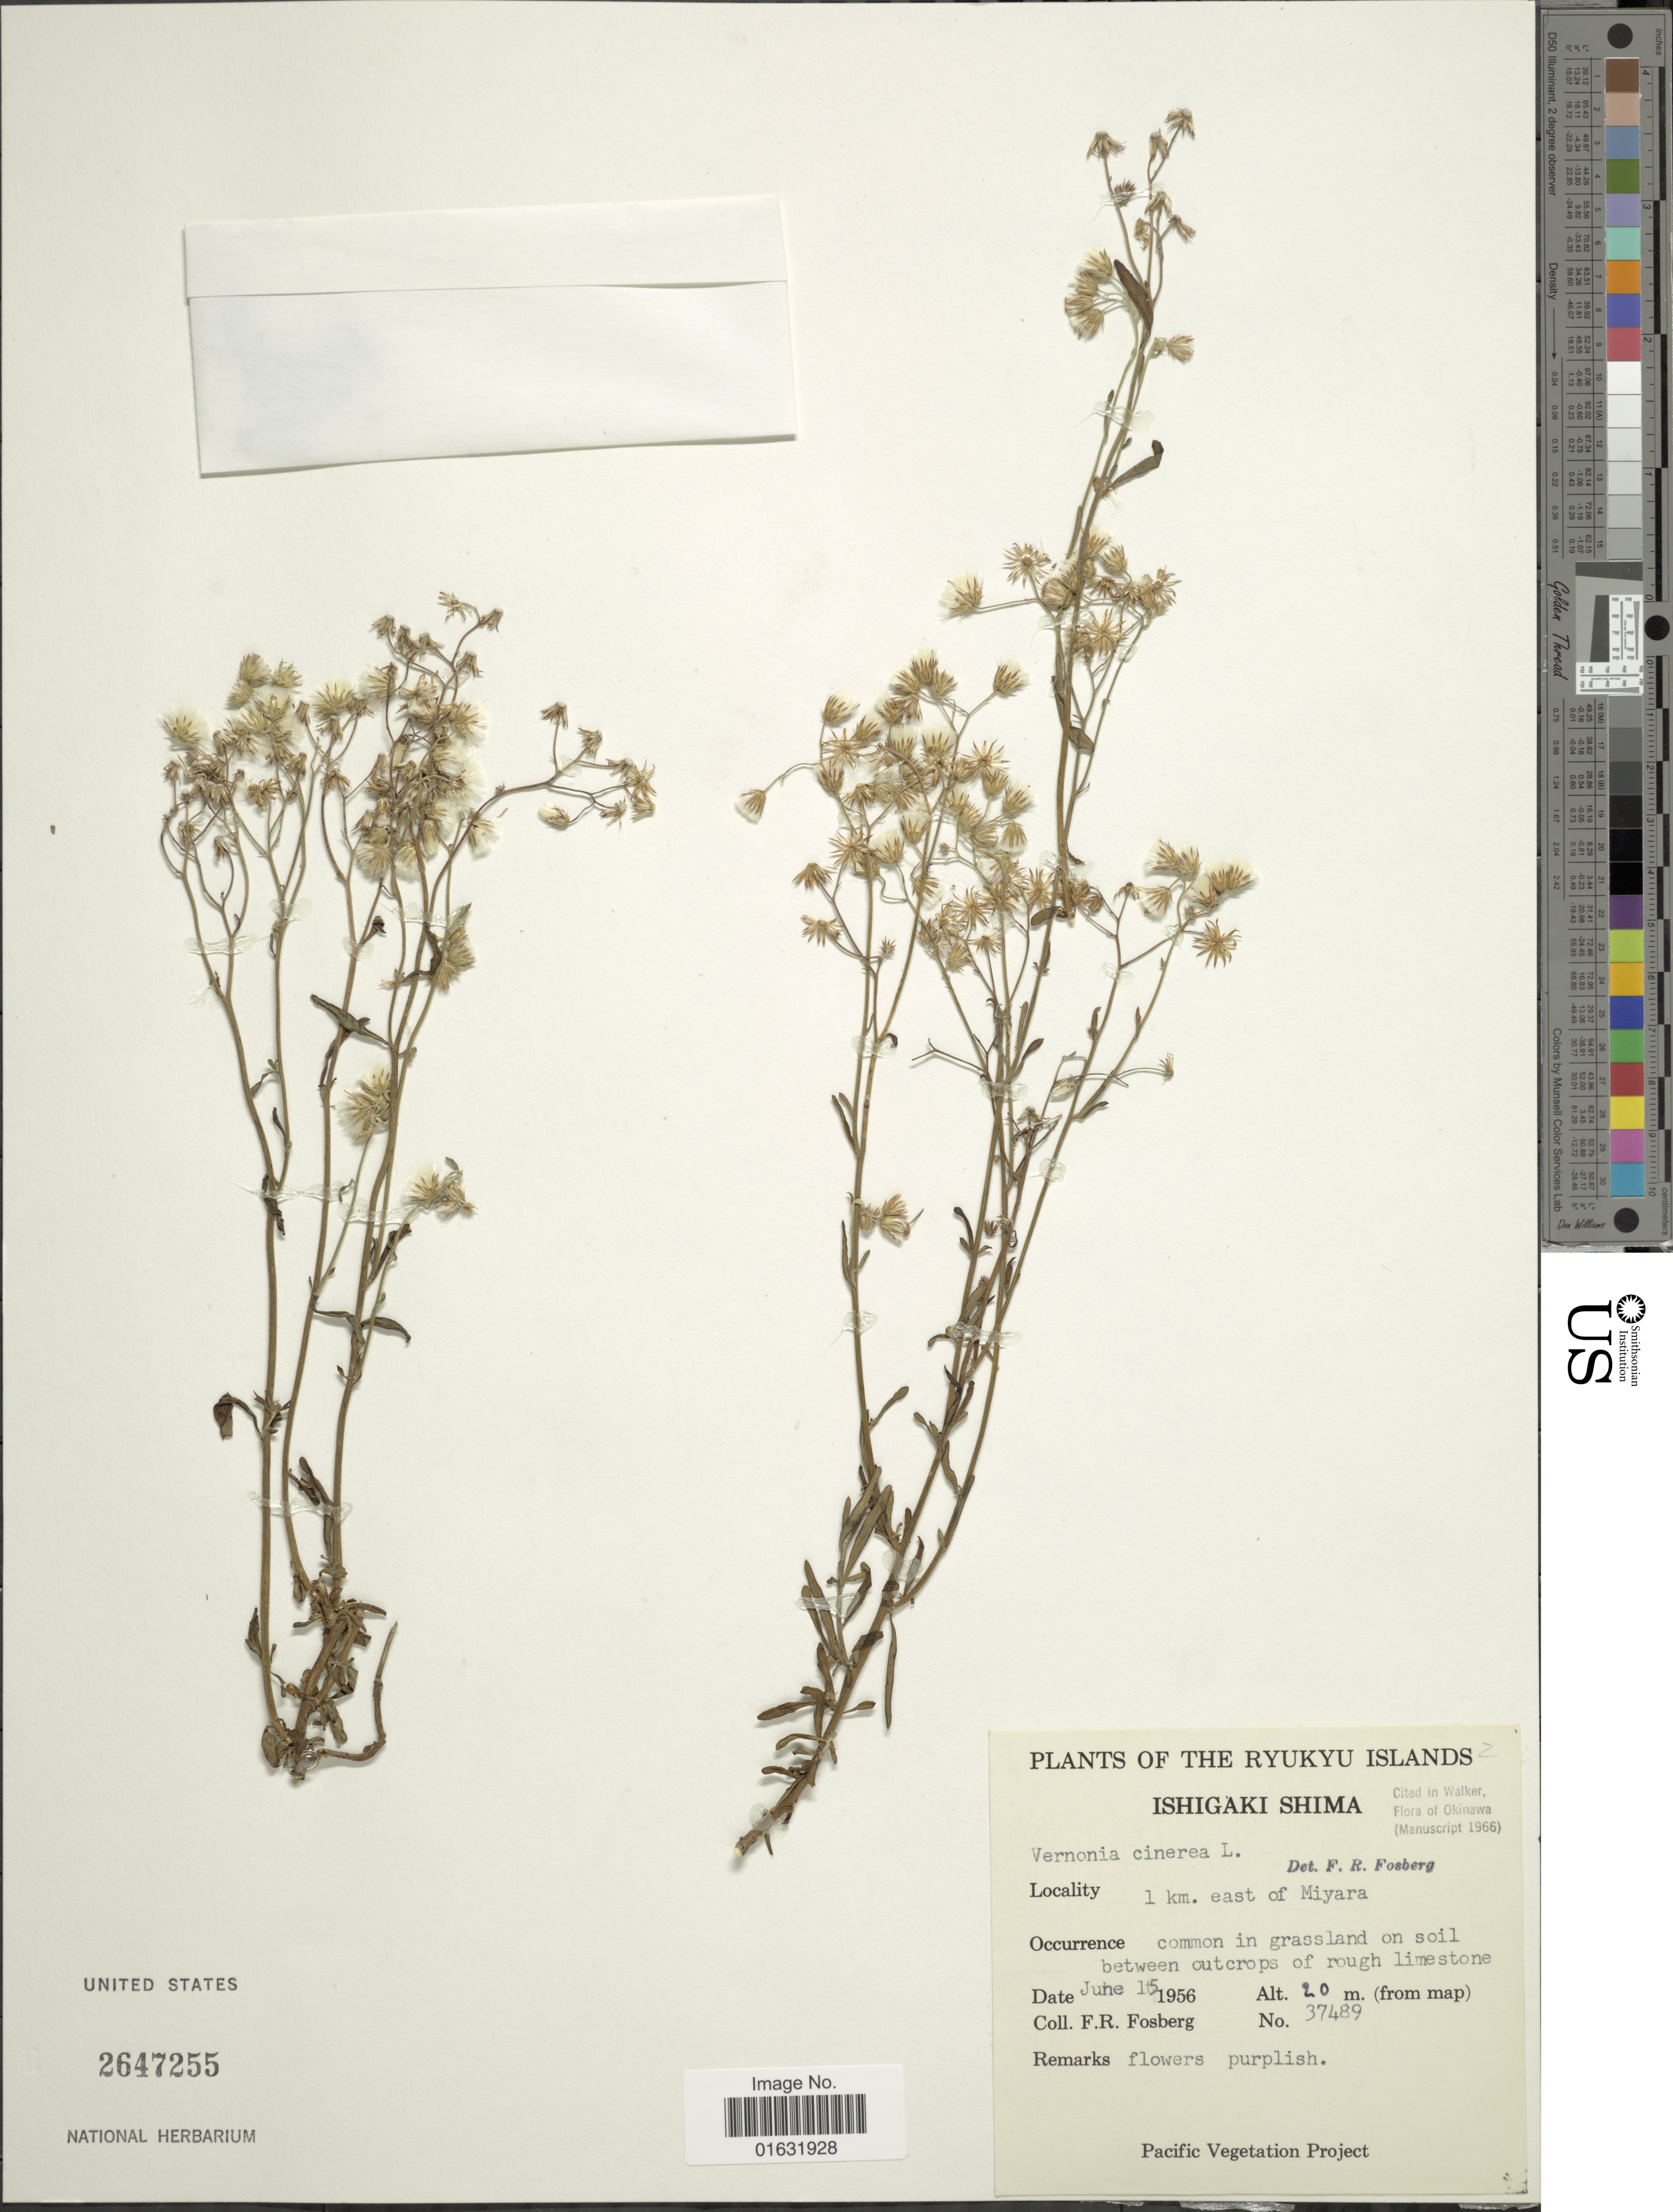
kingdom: Plantae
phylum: Tracheophyta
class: Magnoliopsida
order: Asterales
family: Asteraceae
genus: Cyanthillium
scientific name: Cyanthillium cinereum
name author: (L.) H. Rob.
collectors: F. R. Fosberg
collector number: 37489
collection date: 1956-06-15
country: Japan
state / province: Okinawa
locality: The Ryukyu Islands, Ishigaki Shima, 1 km. east of Miyara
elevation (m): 20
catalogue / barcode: US 2647255